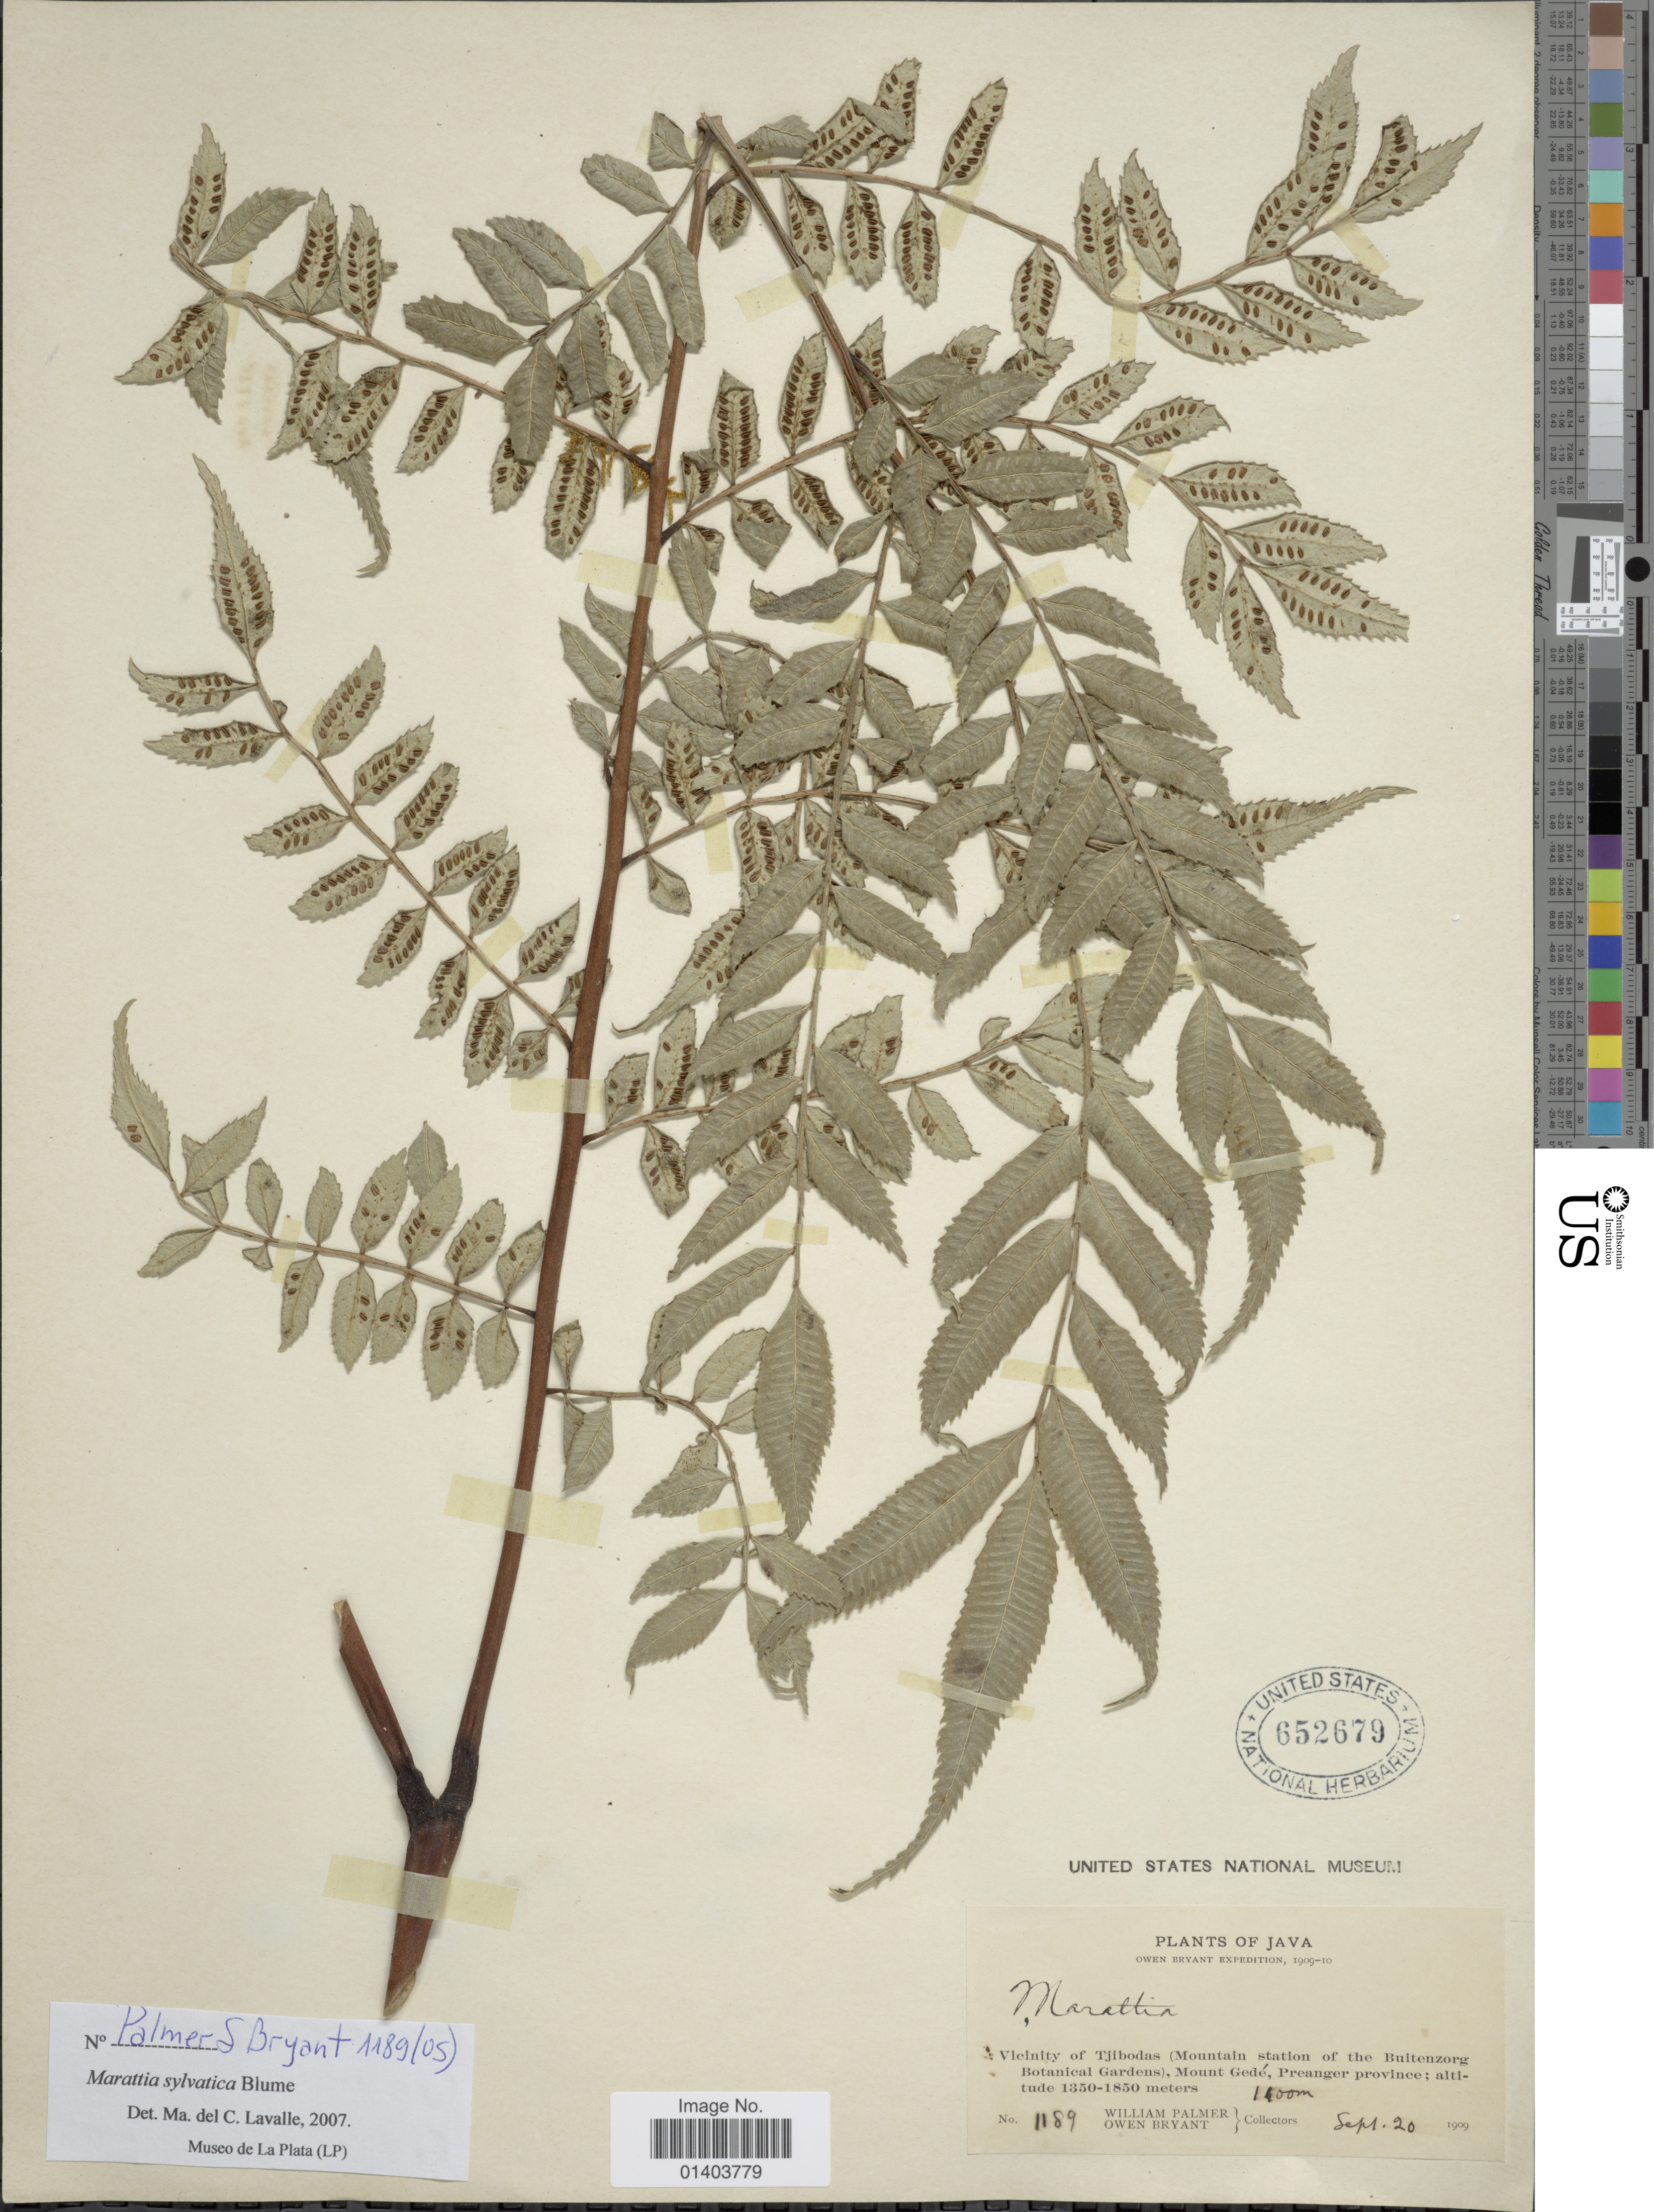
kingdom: Plantae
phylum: Tracheophyta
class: Polypodiopsida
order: Marattiales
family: Marattiaceae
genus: Ptisana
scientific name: Ptisana sylvatica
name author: (Blume) Murdock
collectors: W. Palmer & O. Bryant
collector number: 1189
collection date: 1909-09-20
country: Indonesia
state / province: Java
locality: Vicinity of Tjibodas (Mountain station of Buitenzorg Botanical Gardens), Mount Gedé, preanger province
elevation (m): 1350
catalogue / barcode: US 652678